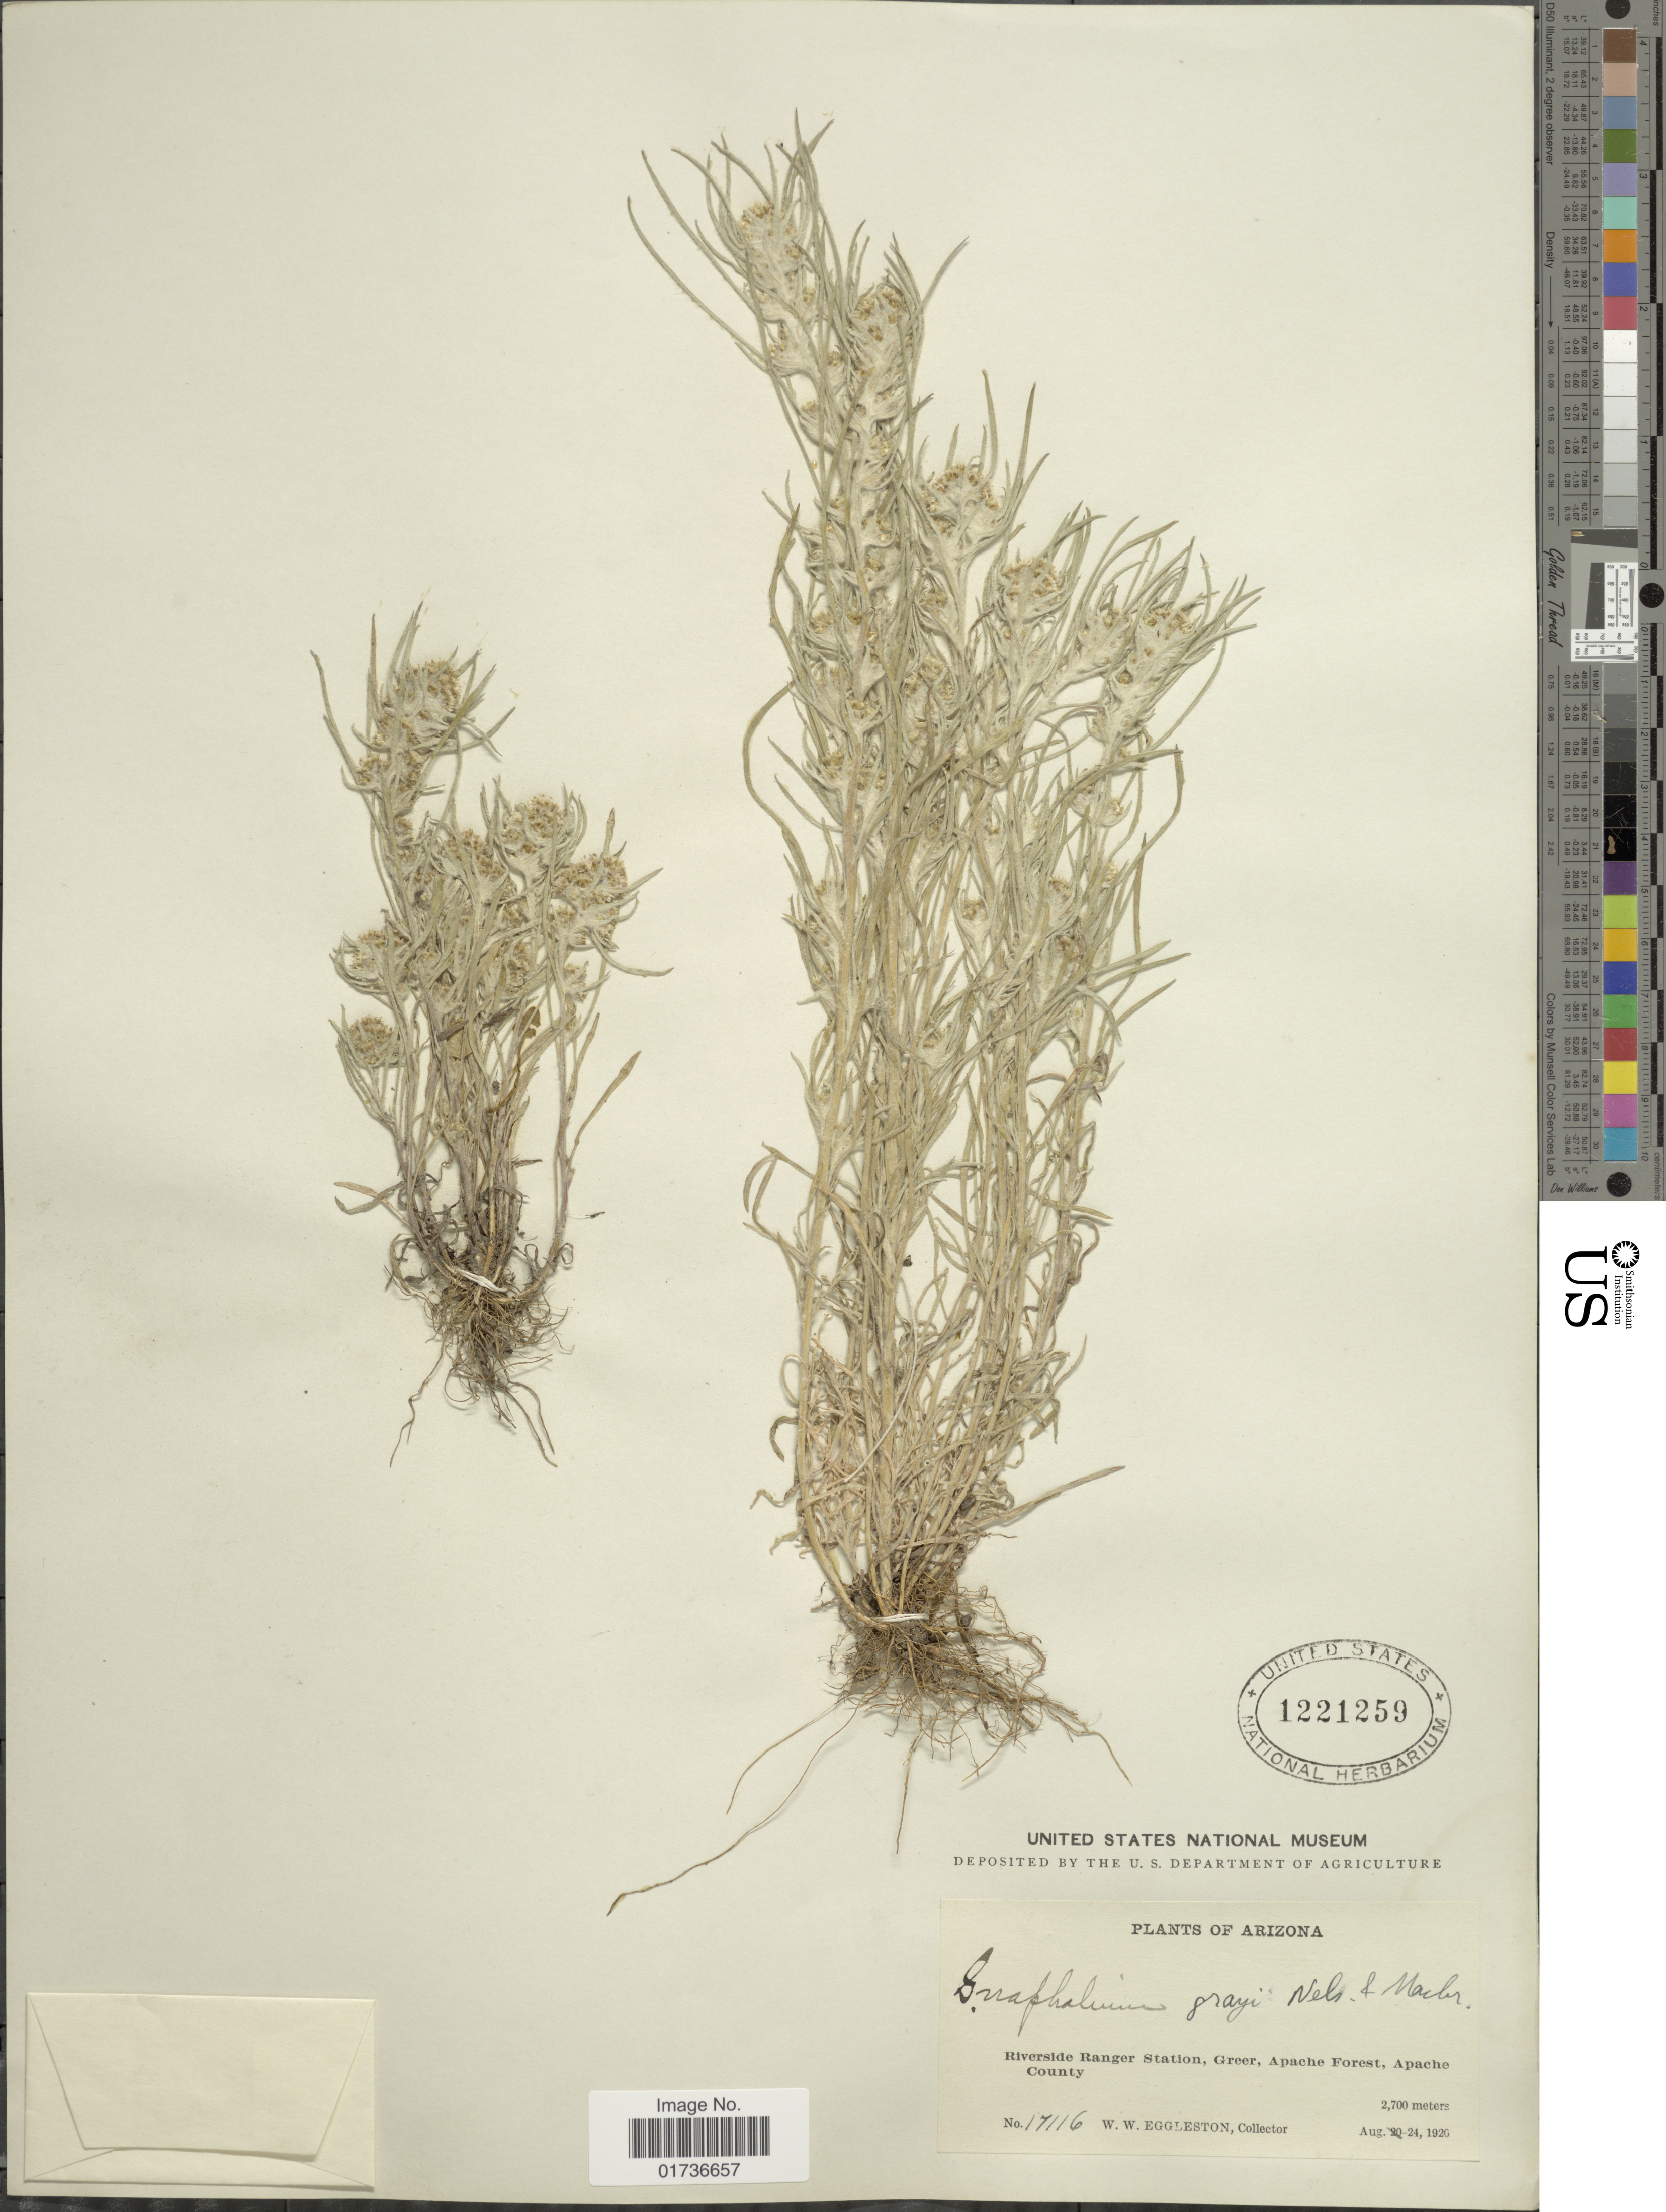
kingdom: Plantae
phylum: Tracheophyta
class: Magnoliopsida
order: Asterales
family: Asteraceae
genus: Gnaphalium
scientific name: Gnaphalium grayi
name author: A. Nelson & J.F. Macbr.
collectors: W. W. Eggleston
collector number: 17116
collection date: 1920-08-24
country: United States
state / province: Arizona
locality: Riverside Ranger Station, Greer, Apache Forest, Apache County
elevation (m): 2700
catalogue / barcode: US 1221259